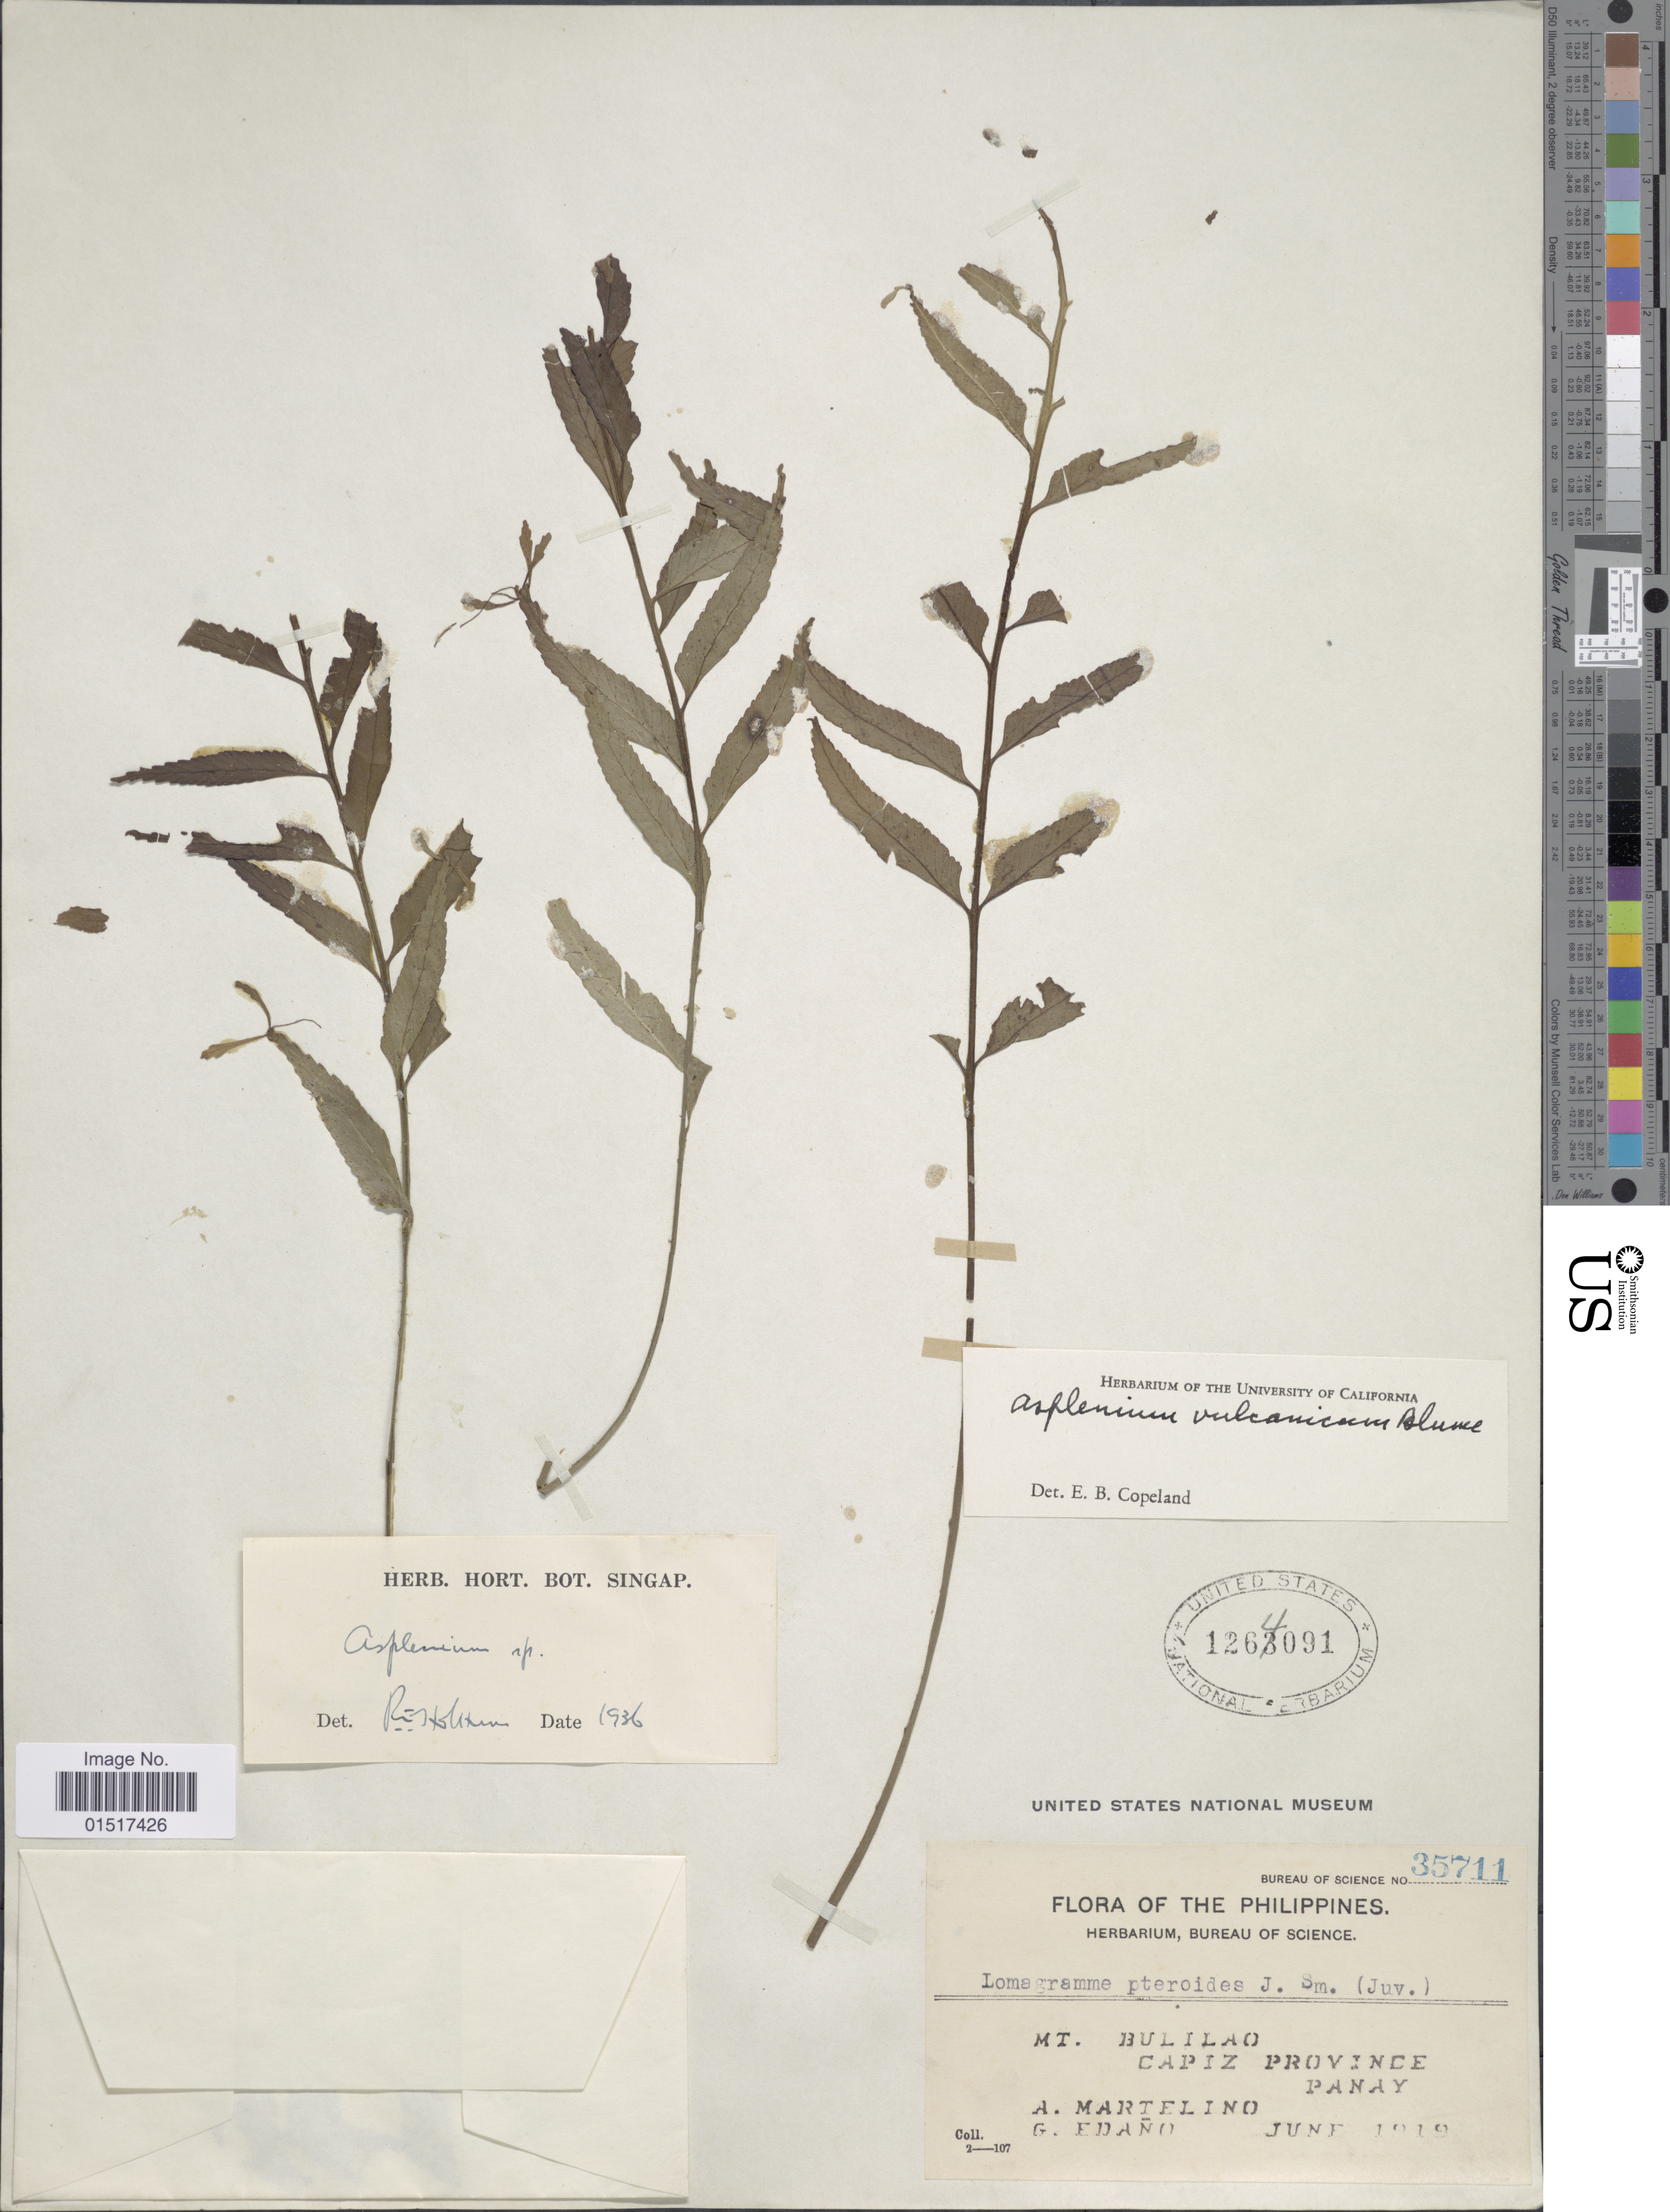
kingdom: Plantae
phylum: Tracheophyta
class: Polypodiopsida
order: Polypodiales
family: Aspleniaceae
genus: Asplenium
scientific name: Asplenium sp.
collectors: A. Martelino & G. Edaño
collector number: Bureau of Science 35711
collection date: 1919-06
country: Philippines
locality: Mt. Bulilao, Capiz Province. Panay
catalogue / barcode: US 1264091